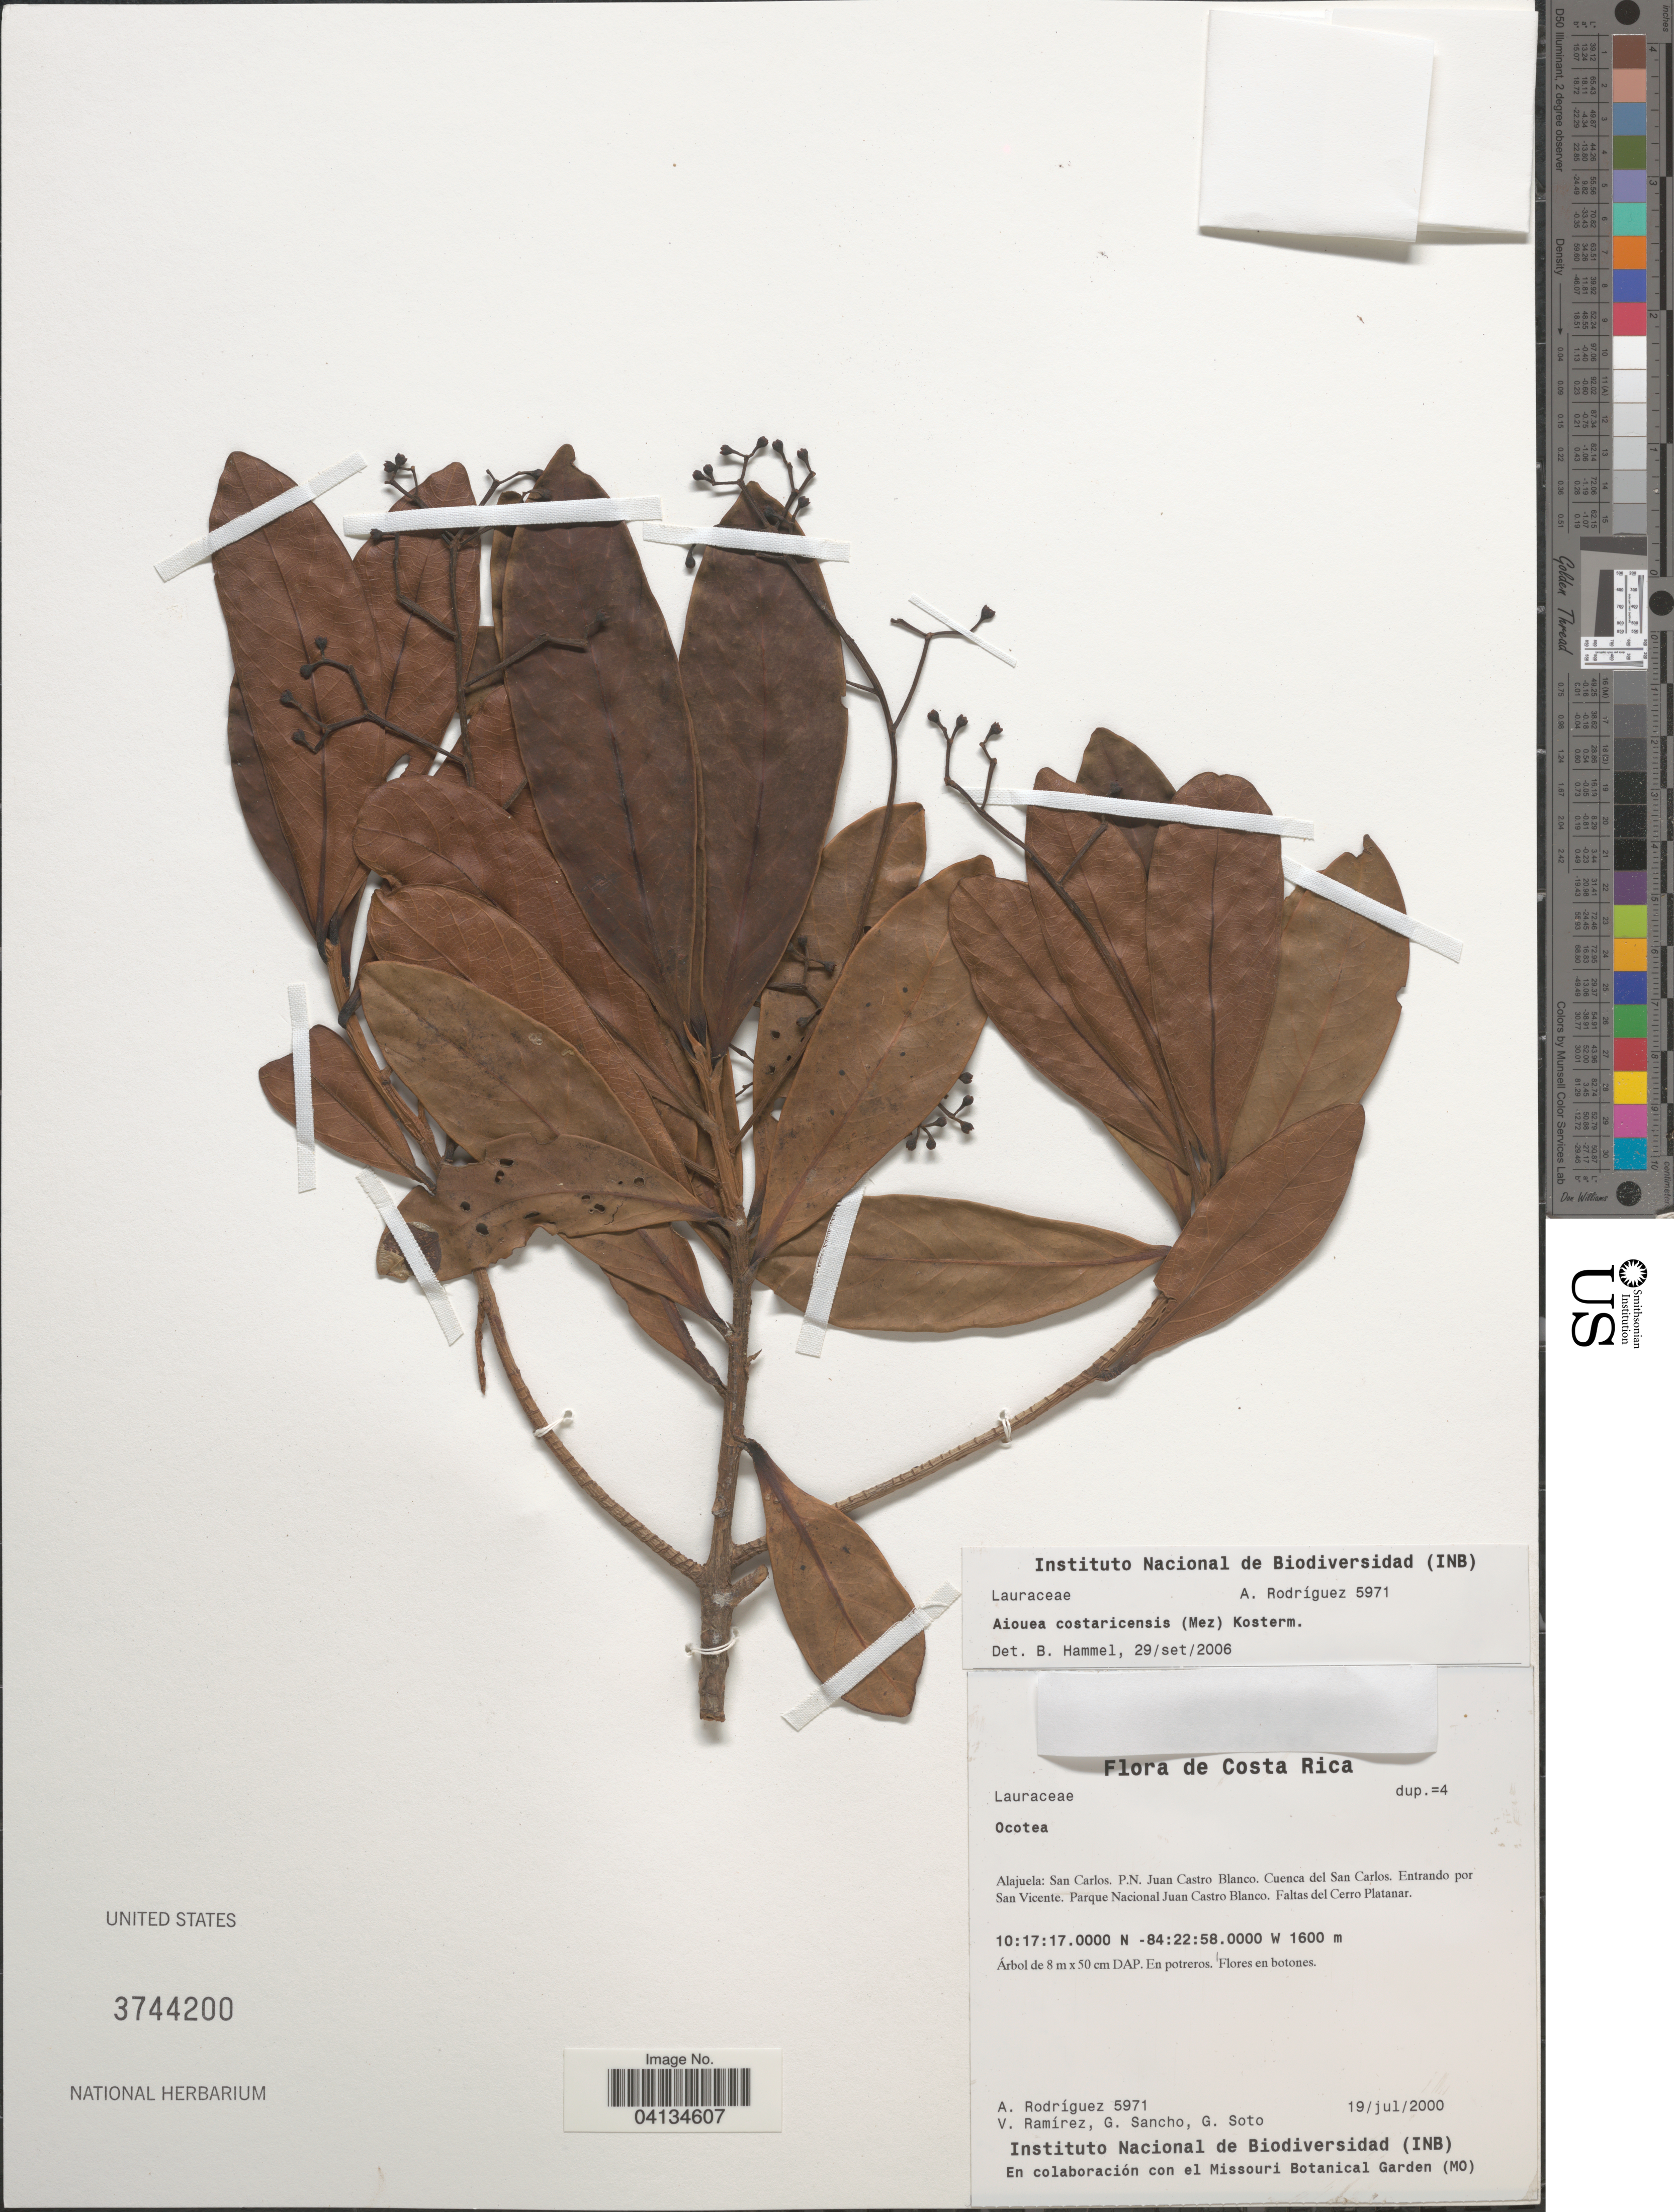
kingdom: Plantae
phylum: Tracheophyta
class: Magnoliopsida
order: Laurales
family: Lauraceae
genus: Aiouea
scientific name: Aiouea costaricensis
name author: (Mez) Kosterm.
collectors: A. Rodríguez, V. Ramirez, G. Sancho & G. Soto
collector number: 5971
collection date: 2000-07-19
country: Costa Rica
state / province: Alajuela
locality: San Carlos. P.N. Juan Castro Blanco. Cuenca del San Carlos. Entrando por San Vicente. Parque Nacional Juan Castro Blanco. Faltas del Cerro Platanar.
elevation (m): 1600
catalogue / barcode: US 3744200